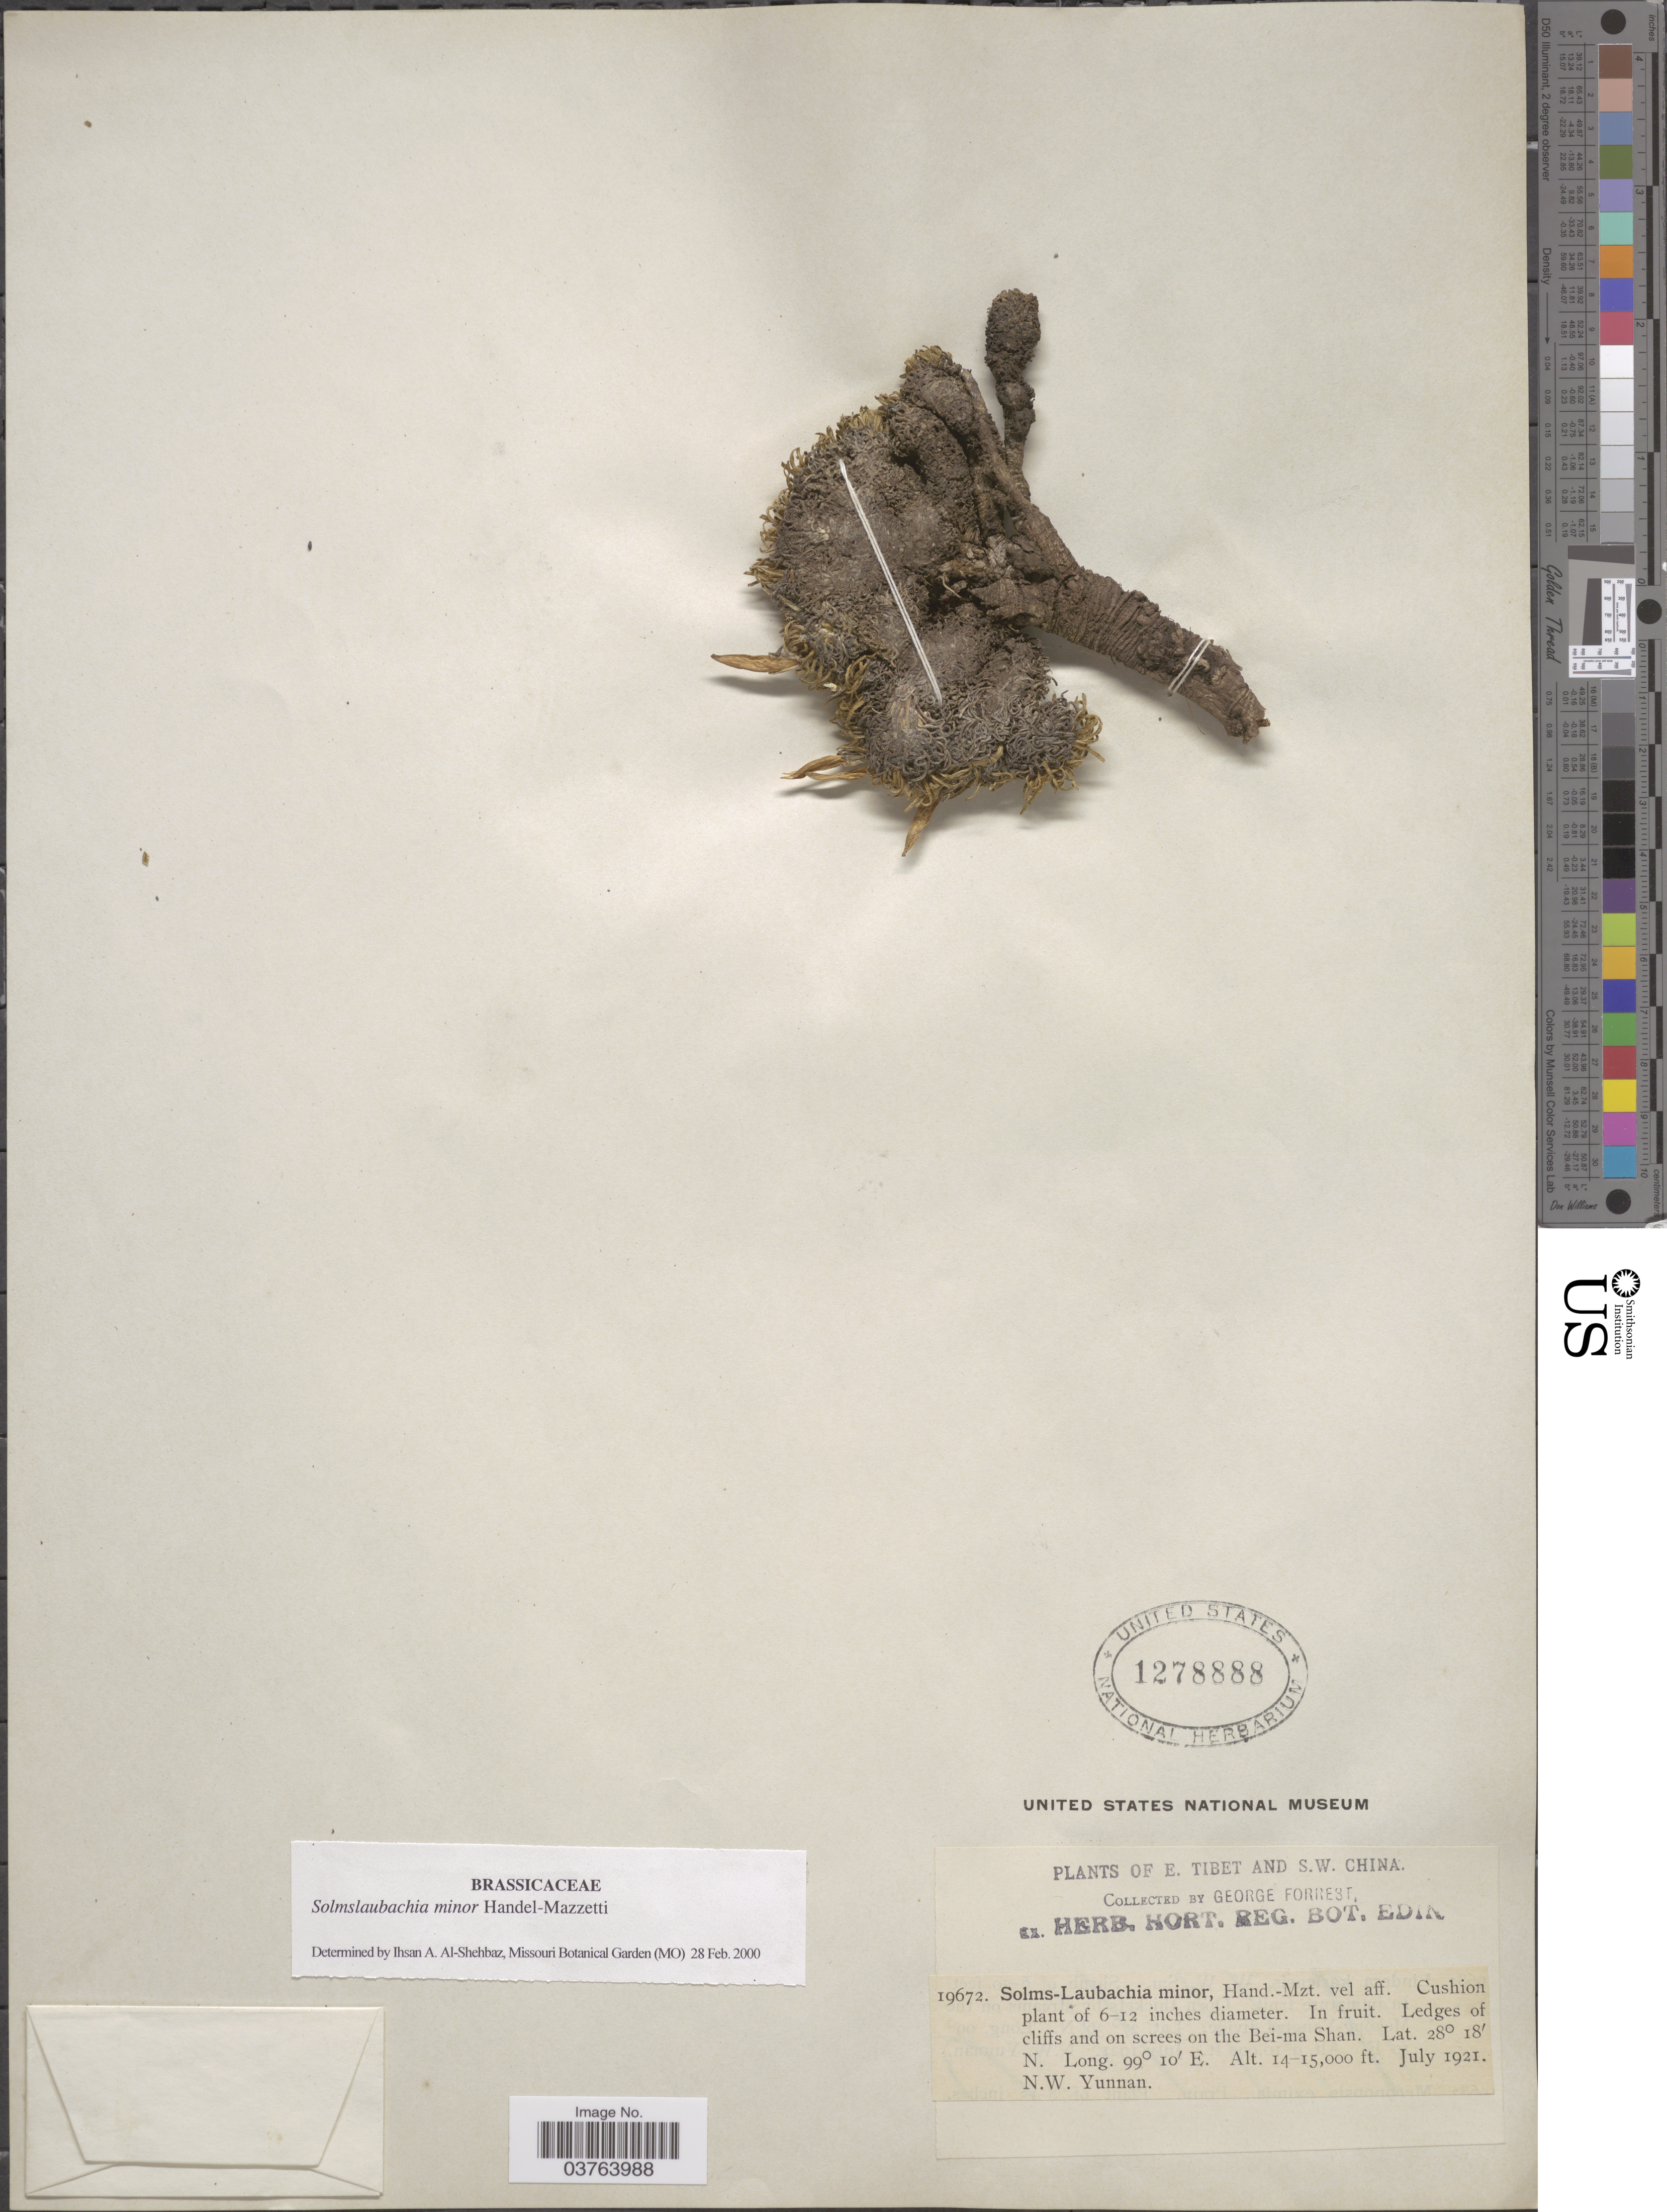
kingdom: Plantae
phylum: Tracheophyta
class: Magnoliopsida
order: Brassicales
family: Brassicaceae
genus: Solms-Laubachia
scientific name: Solms-laubachia minor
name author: Hand.-Mazz.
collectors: G. Forrest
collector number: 19672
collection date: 1921-07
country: China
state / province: Yunnan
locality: S. W. China. Ledges of cliffs and on screes on the Bei-ma Shan. N. W. Yunnan.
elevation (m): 4267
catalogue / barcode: US 1278888